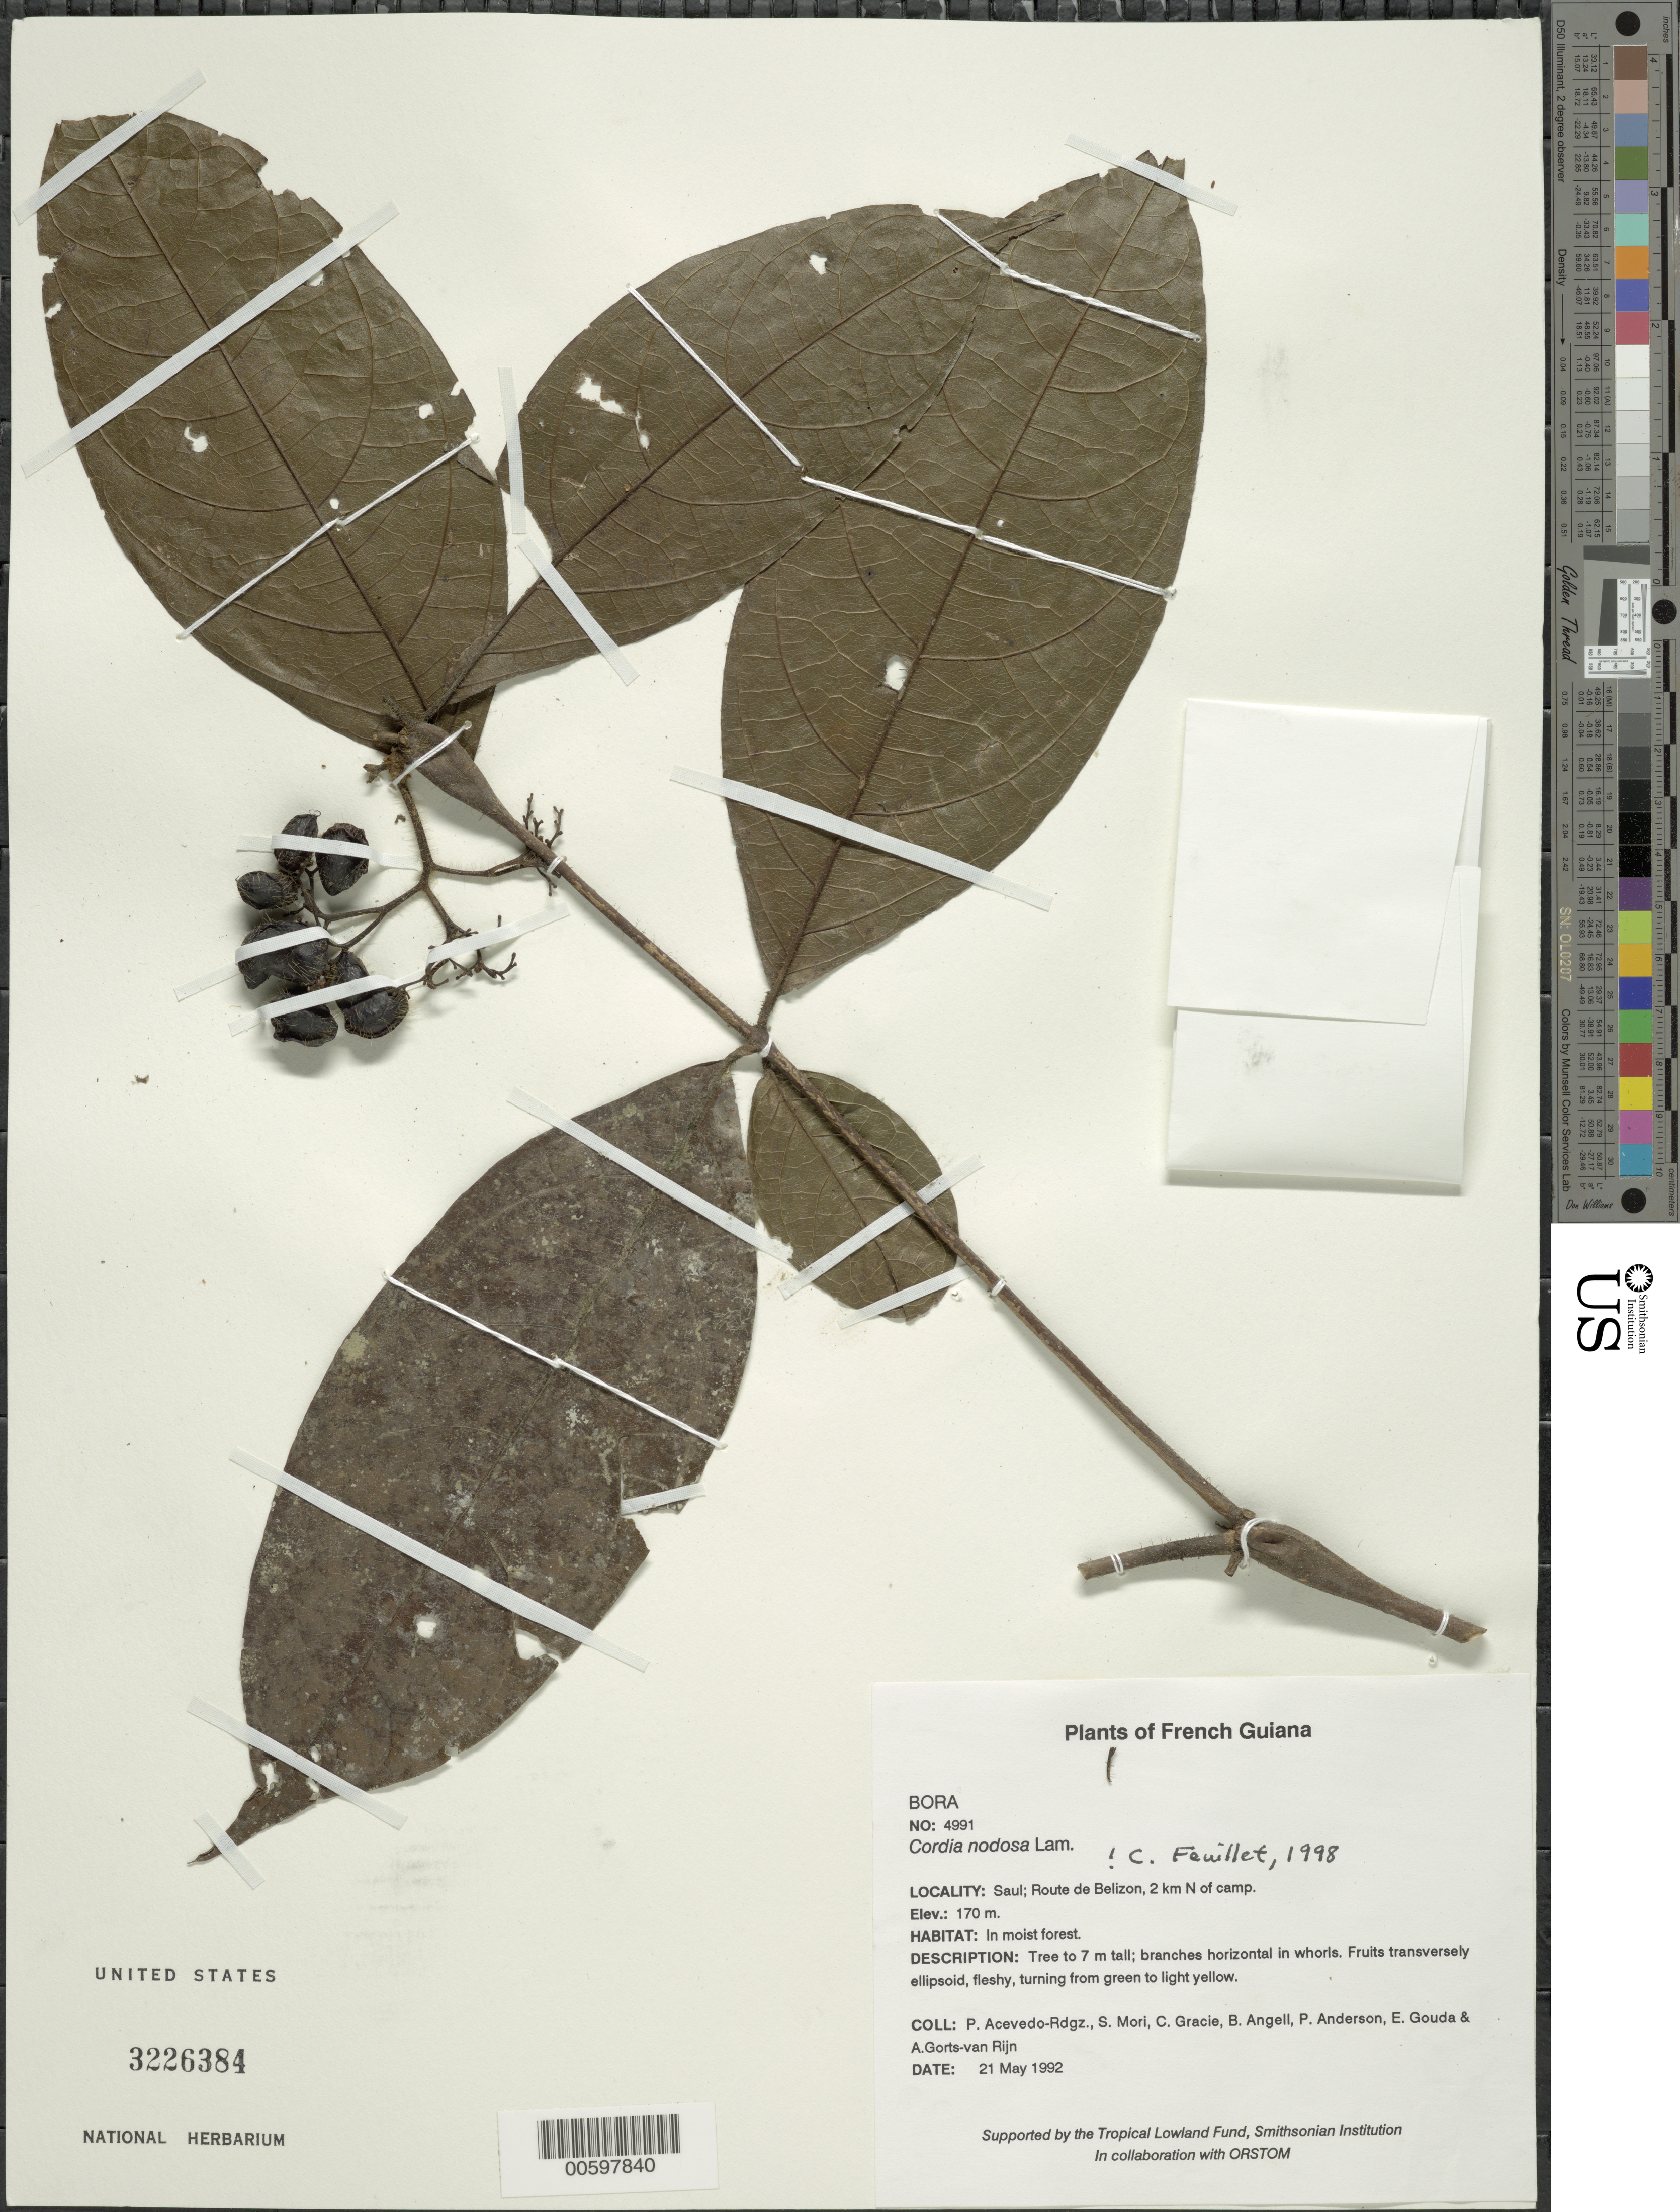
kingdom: Plantae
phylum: Tracheophyta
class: Magnoliopsida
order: Boraginales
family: Cordiaceae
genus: Cordia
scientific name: Cordia nodosa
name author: Lam.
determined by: Feuillet, C.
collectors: P. Acevedo-Rodr., S. Mori, C. A. Gracie, Bobbi Angell, P. Anderson, E. J. Gouda & A. .R. A. Görts-van Rijn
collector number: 4991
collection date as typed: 21 May 1992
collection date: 1992-05-21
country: French Guiana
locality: Saul; Route de Belizon, 2 km N of camp.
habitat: In primary moist forest.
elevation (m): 170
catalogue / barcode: US 3226384